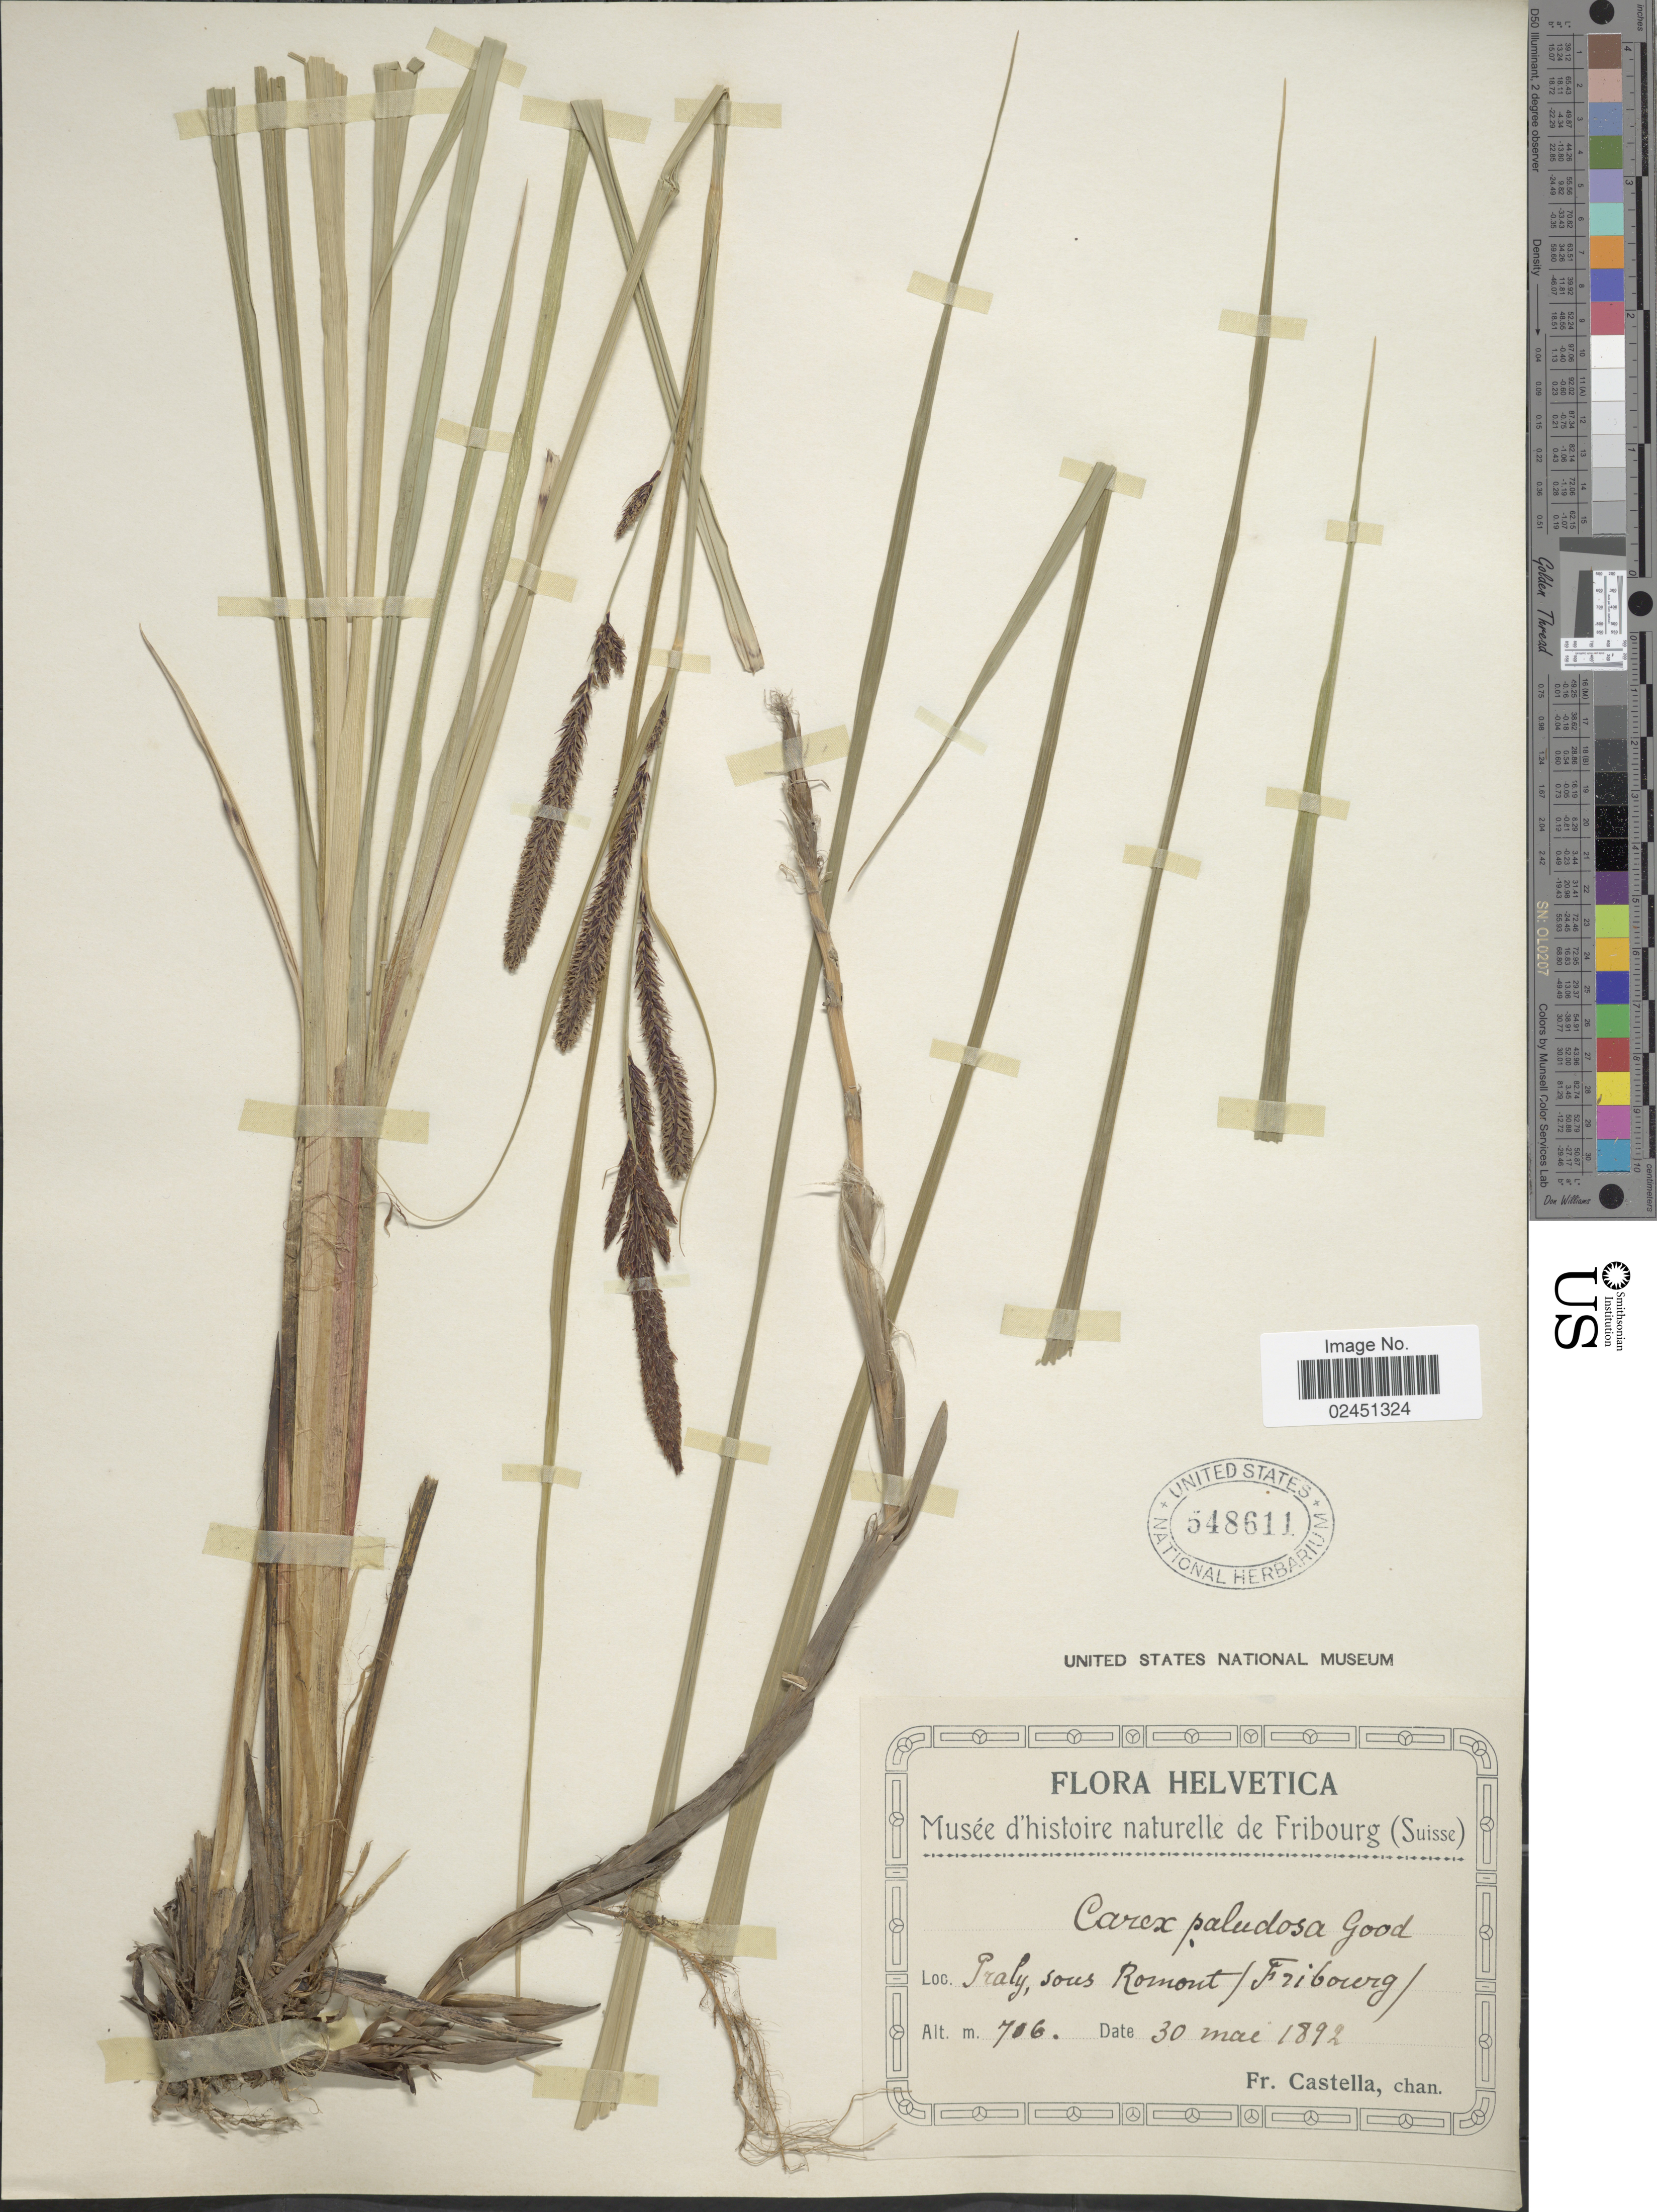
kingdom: Plantae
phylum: Tracheophyta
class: Liliopsida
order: Poales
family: Cyperaceae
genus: Carex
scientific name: Carex acutiformis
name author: Ehrh.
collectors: Fr. Castella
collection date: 1892-05-30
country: Switzerland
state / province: Fribourg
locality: Praly, sous Romont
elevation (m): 706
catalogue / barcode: US 548611